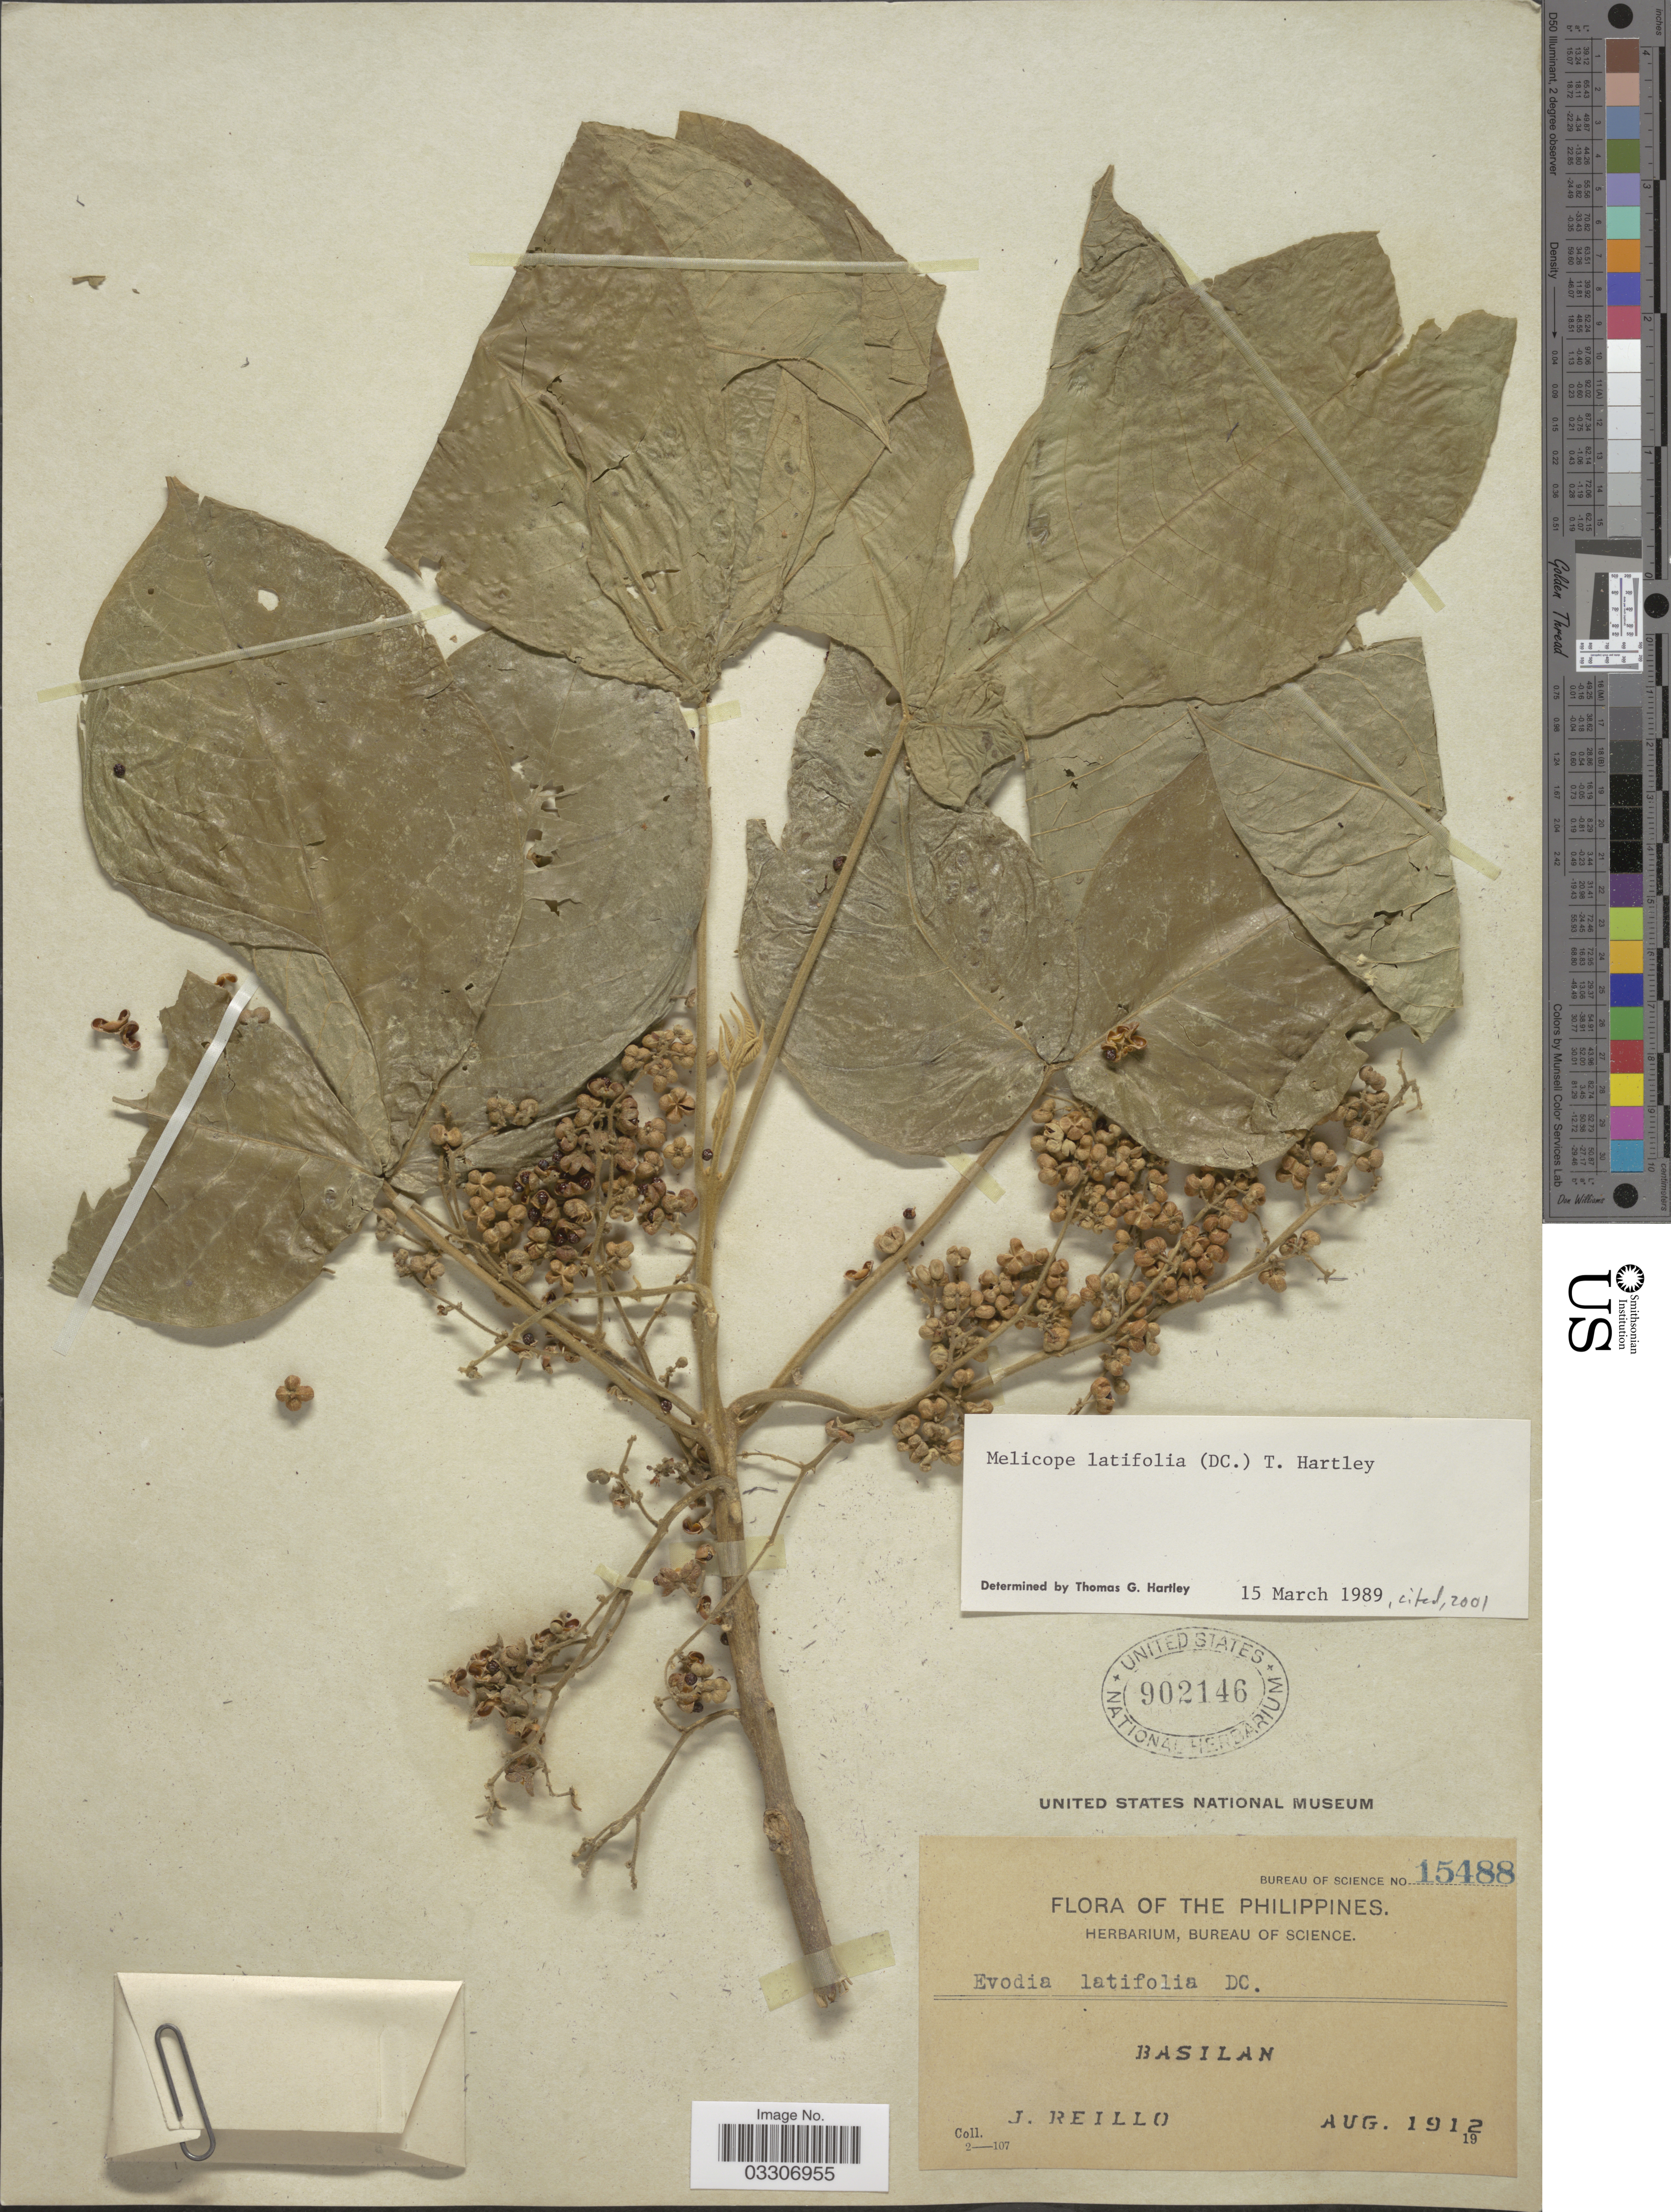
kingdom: Plantae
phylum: Tracheophyta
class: Magnoliopsida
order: Sapindales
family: Rutaceae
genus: Melicope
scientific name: Melicope latifolia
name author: (DC.) T.G. Hartley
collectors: J. Reillo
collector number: Bureau of Science 15488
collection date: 1912-08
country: Philippines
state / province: Muslim Mindanao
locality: Basilan.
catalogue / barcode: US 902146